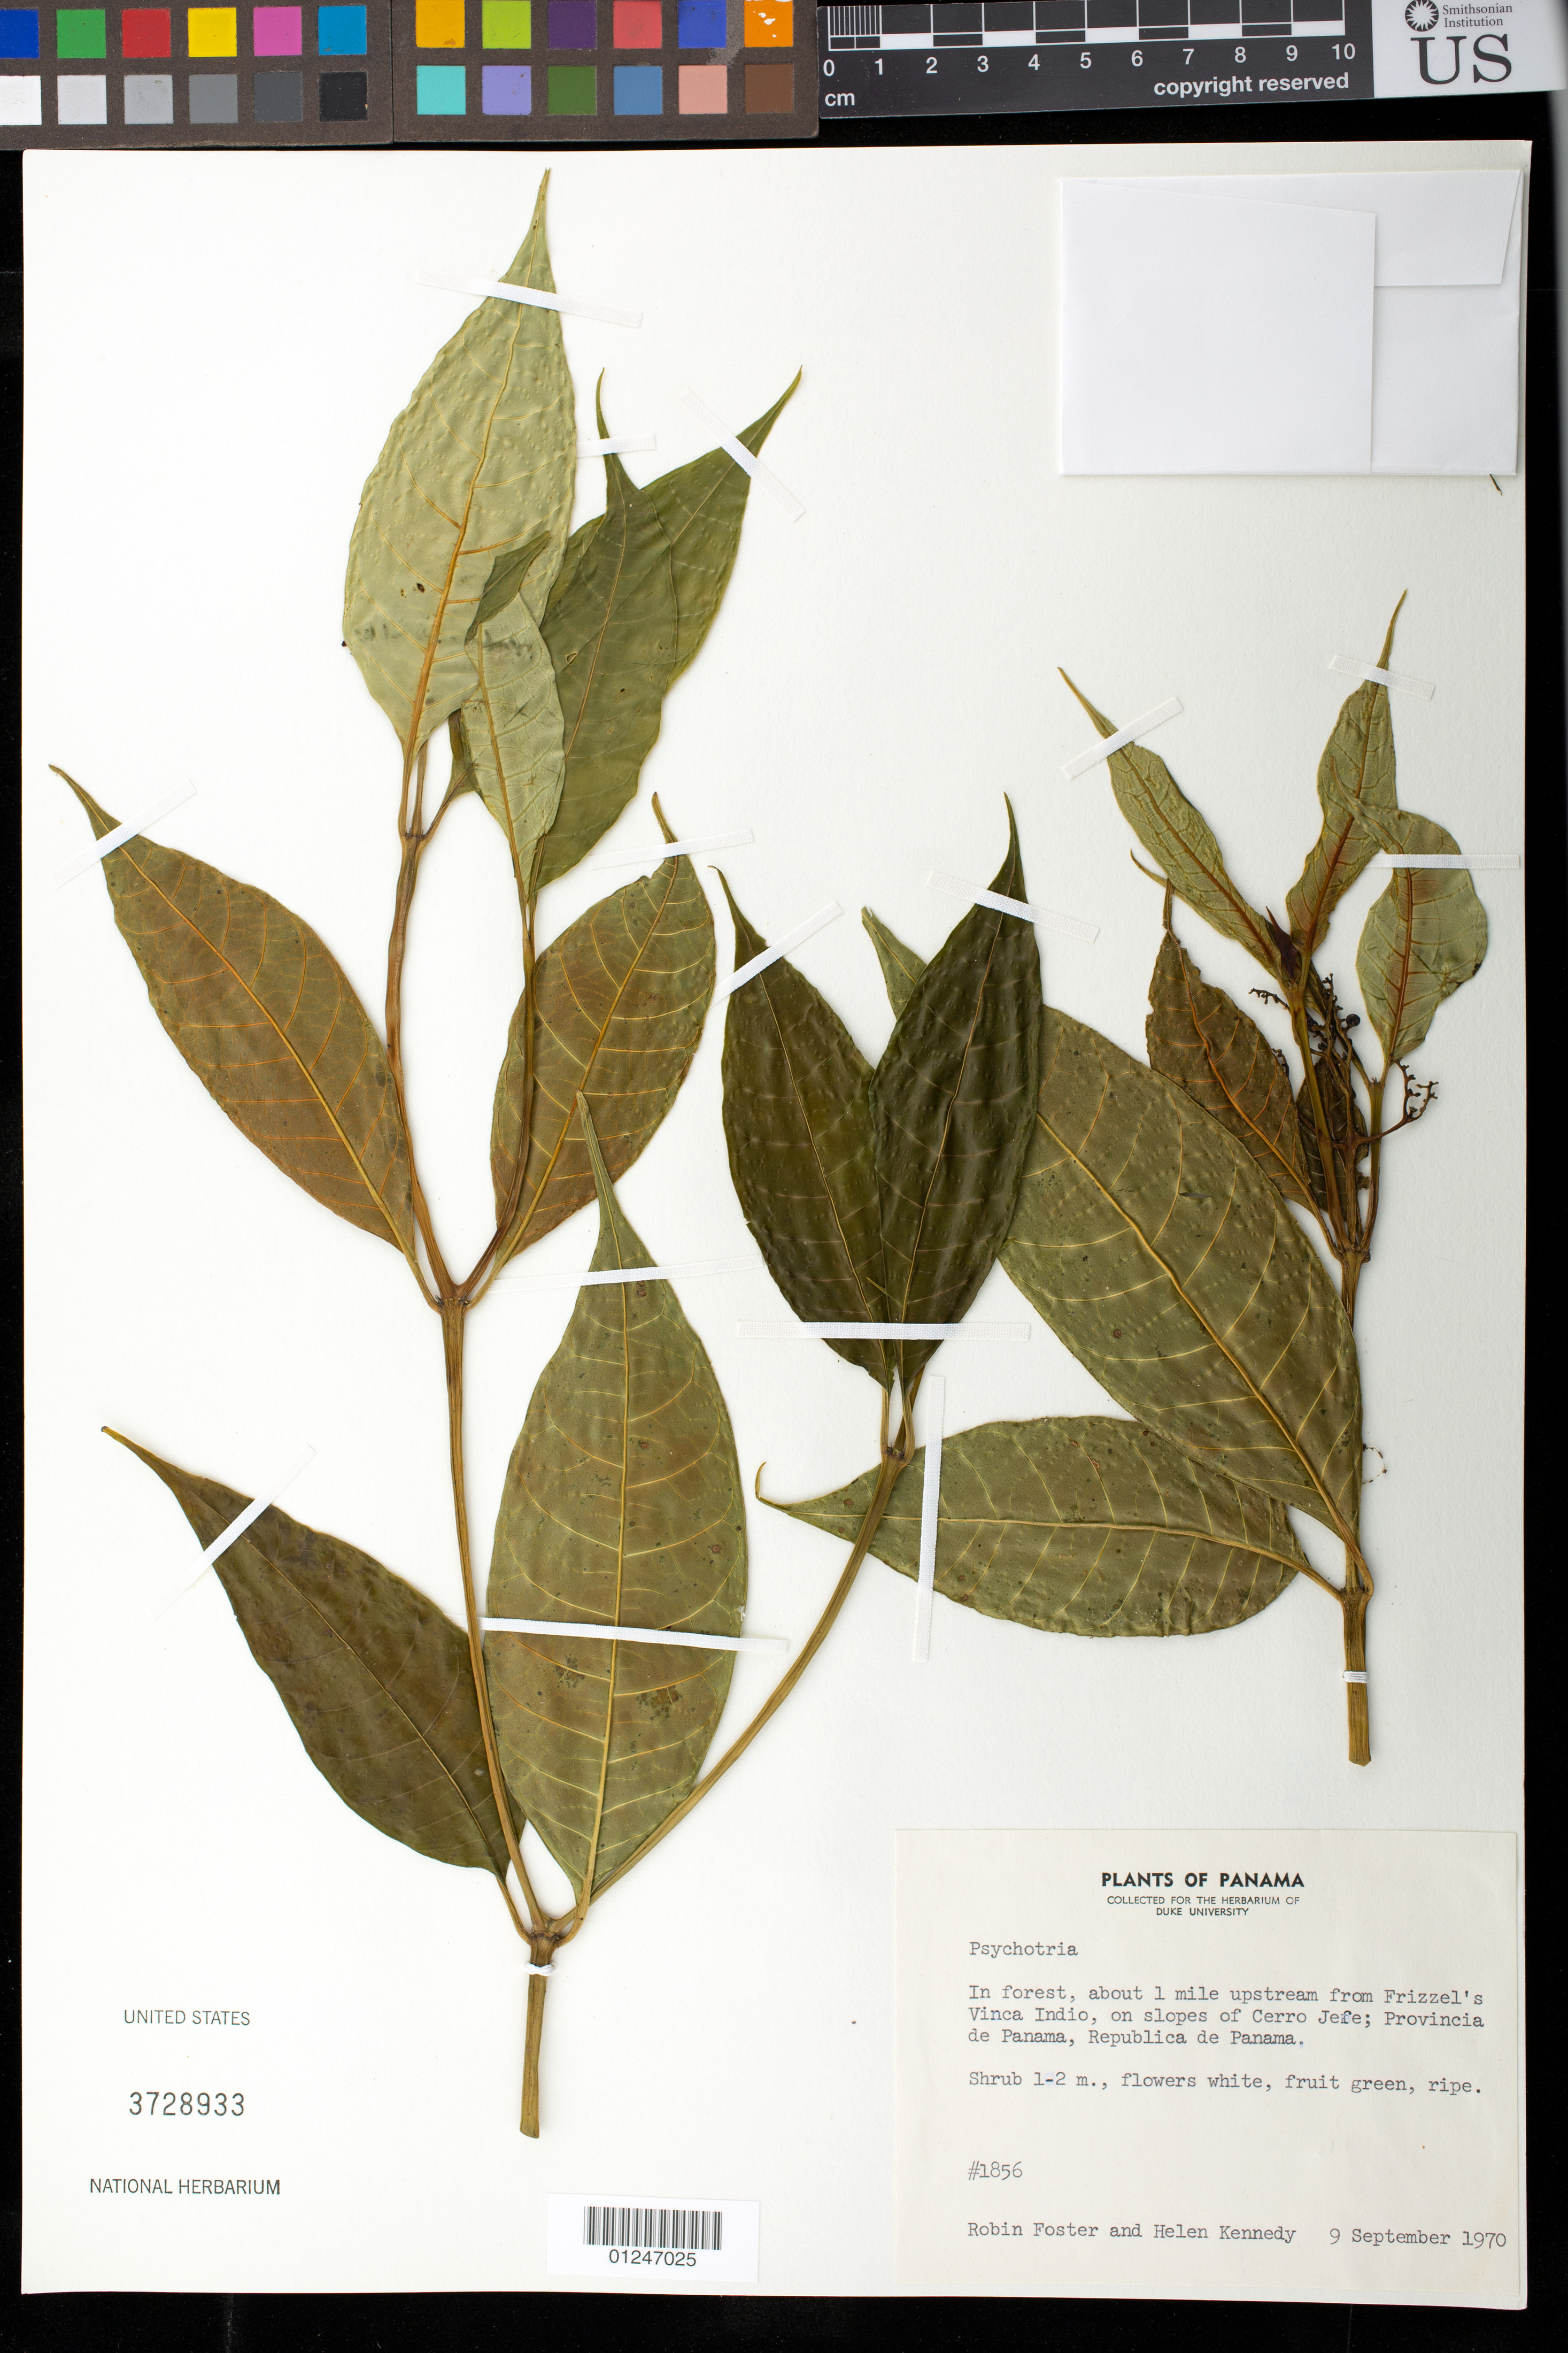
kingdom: Plantae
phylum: Tracheophyta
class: Magnoliopsida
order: Gentianales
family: Rubiaceae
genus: Psychotria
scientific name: Psychotria sp.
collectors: R. B. Foster & H. Kennedy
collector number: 1856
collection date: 1970-09-09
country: Panama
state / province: Panamá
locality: In forest, about 1 mi. upstream from Frizzel's Vinca Indio, on slopes of Cerro Jefe.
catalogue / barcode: US 3728933